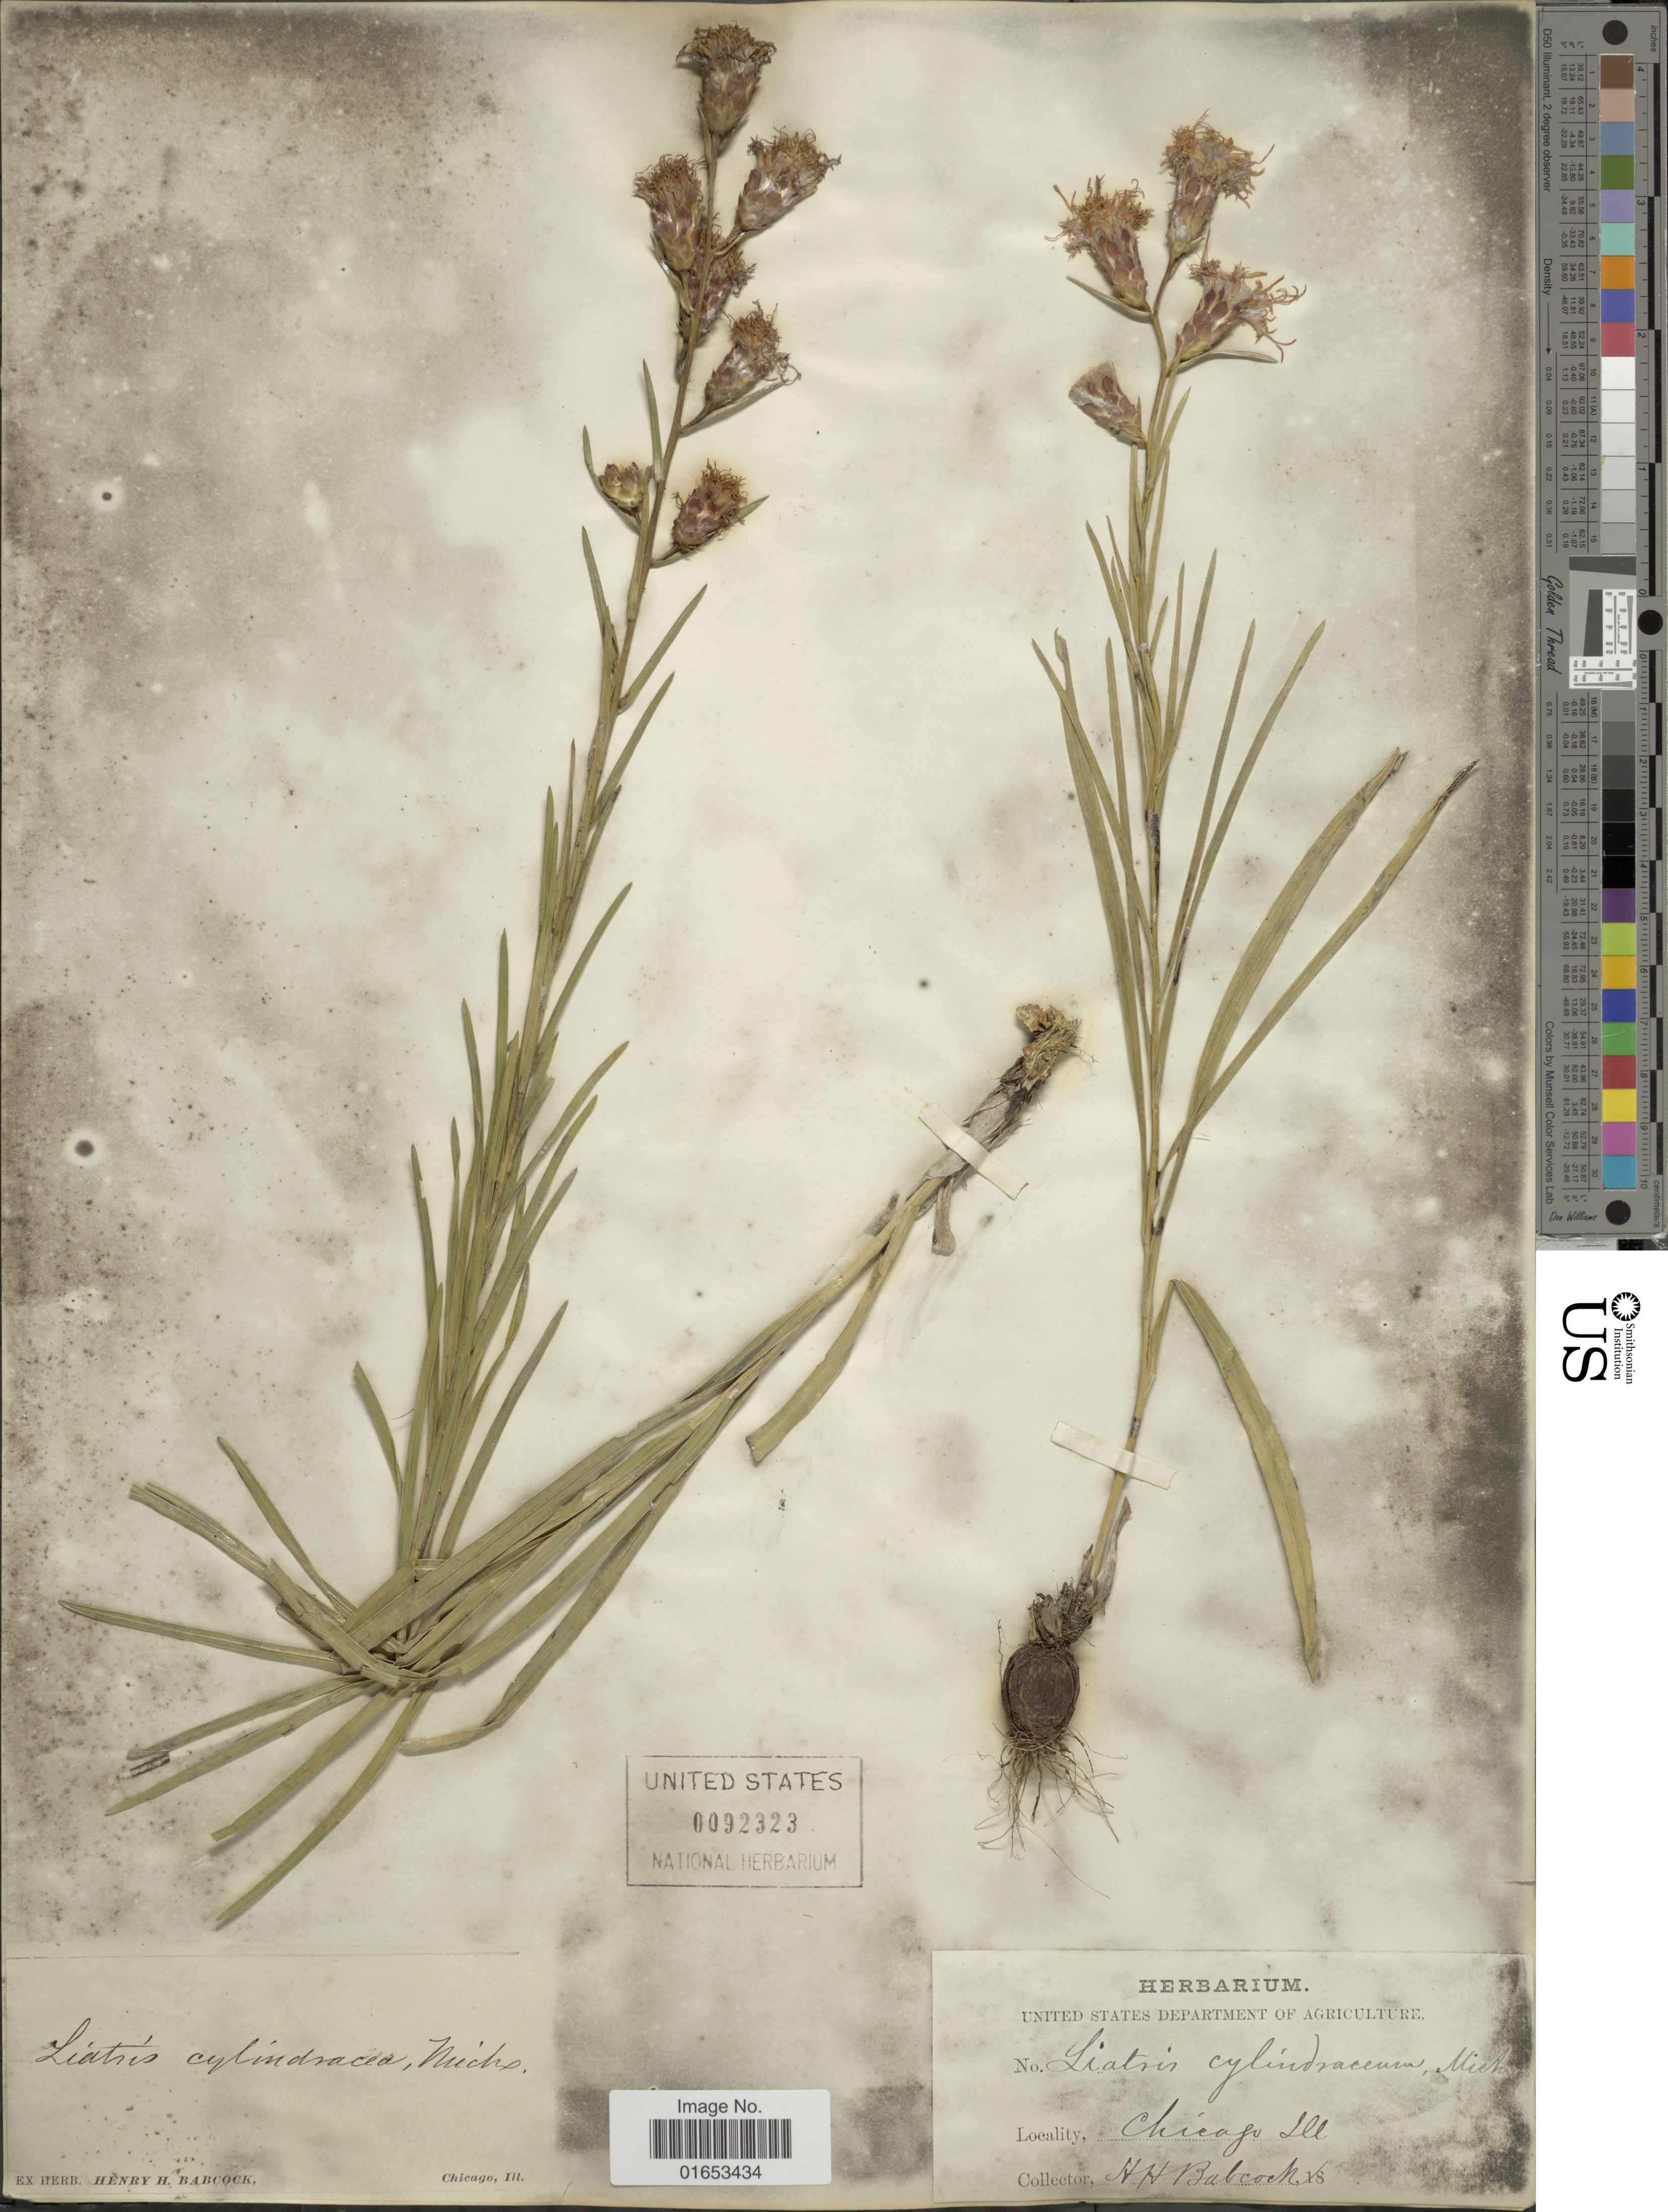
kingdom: Plantae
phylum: Tracheophyta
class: Magnoliopsida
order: Asterales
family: Asteraceae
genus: Liatris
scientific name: Liatris cylindracea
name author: Michaux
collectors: H. Babcock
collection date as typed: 18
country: United States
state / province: Illinois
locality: Chicago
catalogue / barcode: US 92323